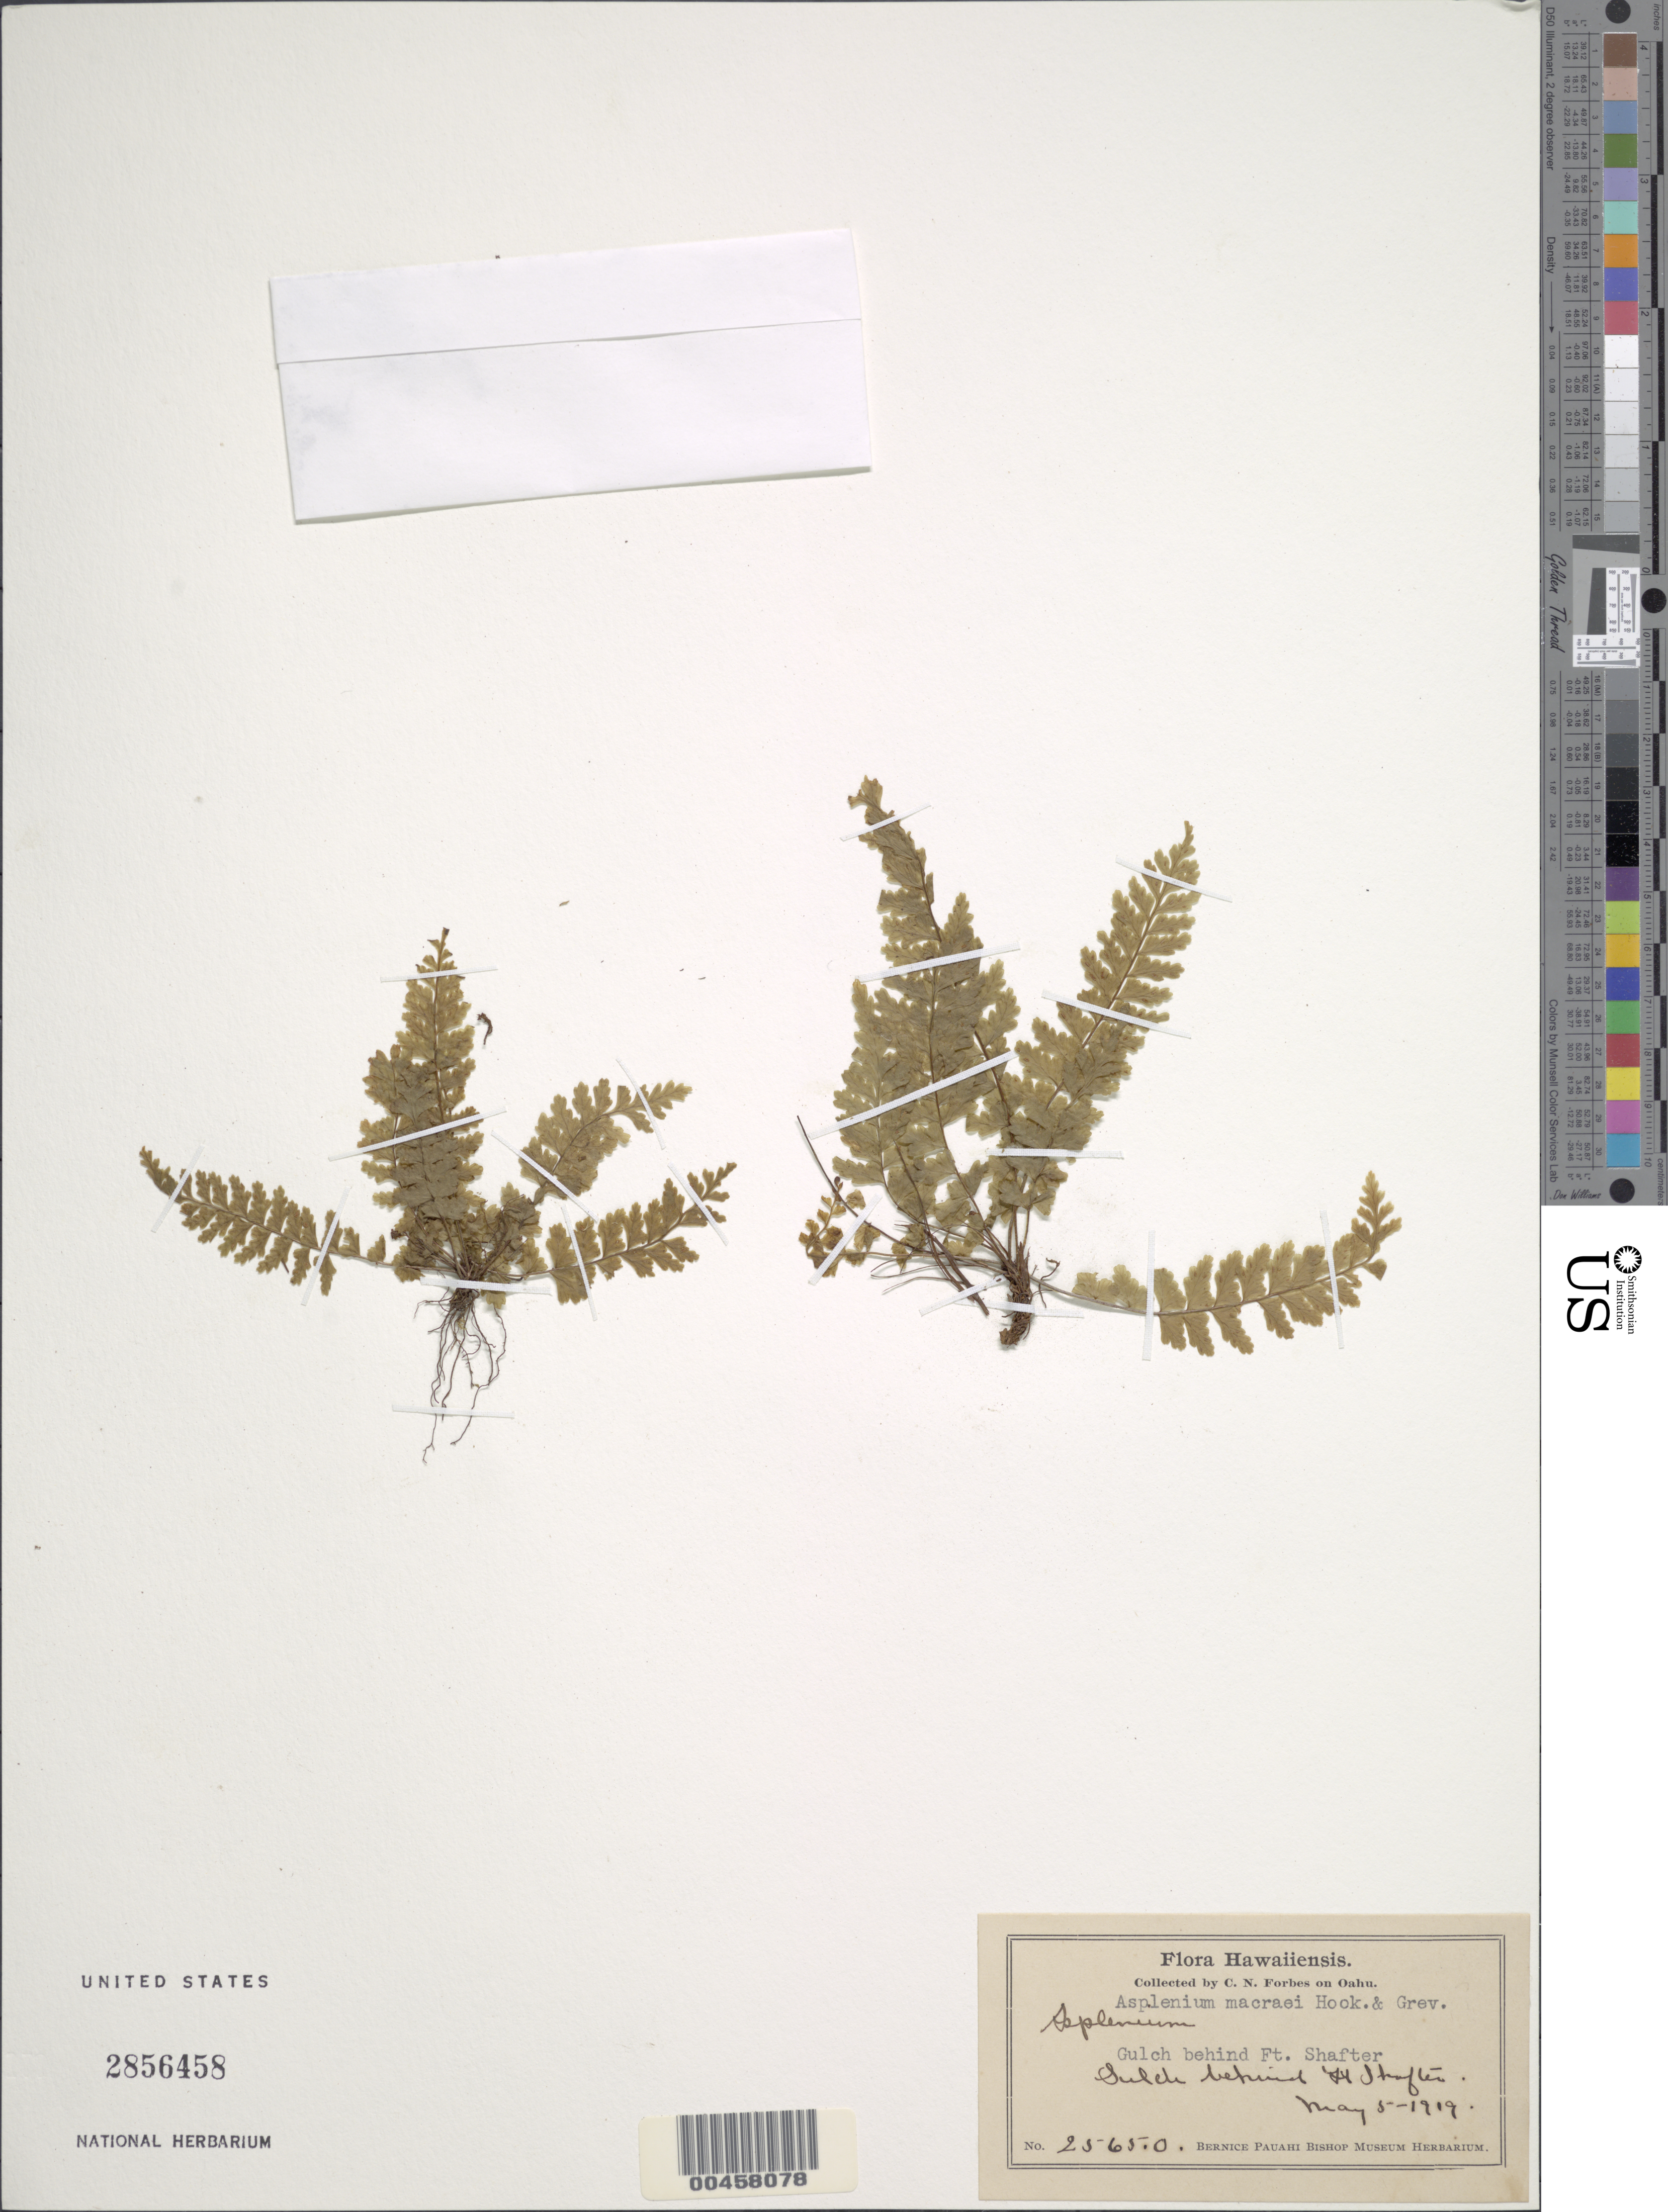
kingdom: Plantae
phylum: Tracheophyta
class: Polypodiopsida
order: Polypodiales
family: Aspleniaceae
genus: Asplenium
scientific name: Asplenium macraei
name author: Hook. & Grev.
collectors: C. N. Forbes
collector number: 2565.O.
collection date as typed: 5 May 1919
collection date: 1919-05-05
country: United States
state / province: Hawaii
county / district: Honolulu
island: Oahu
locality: Gulch behind Ft. Shafter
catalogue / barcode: US 2856458